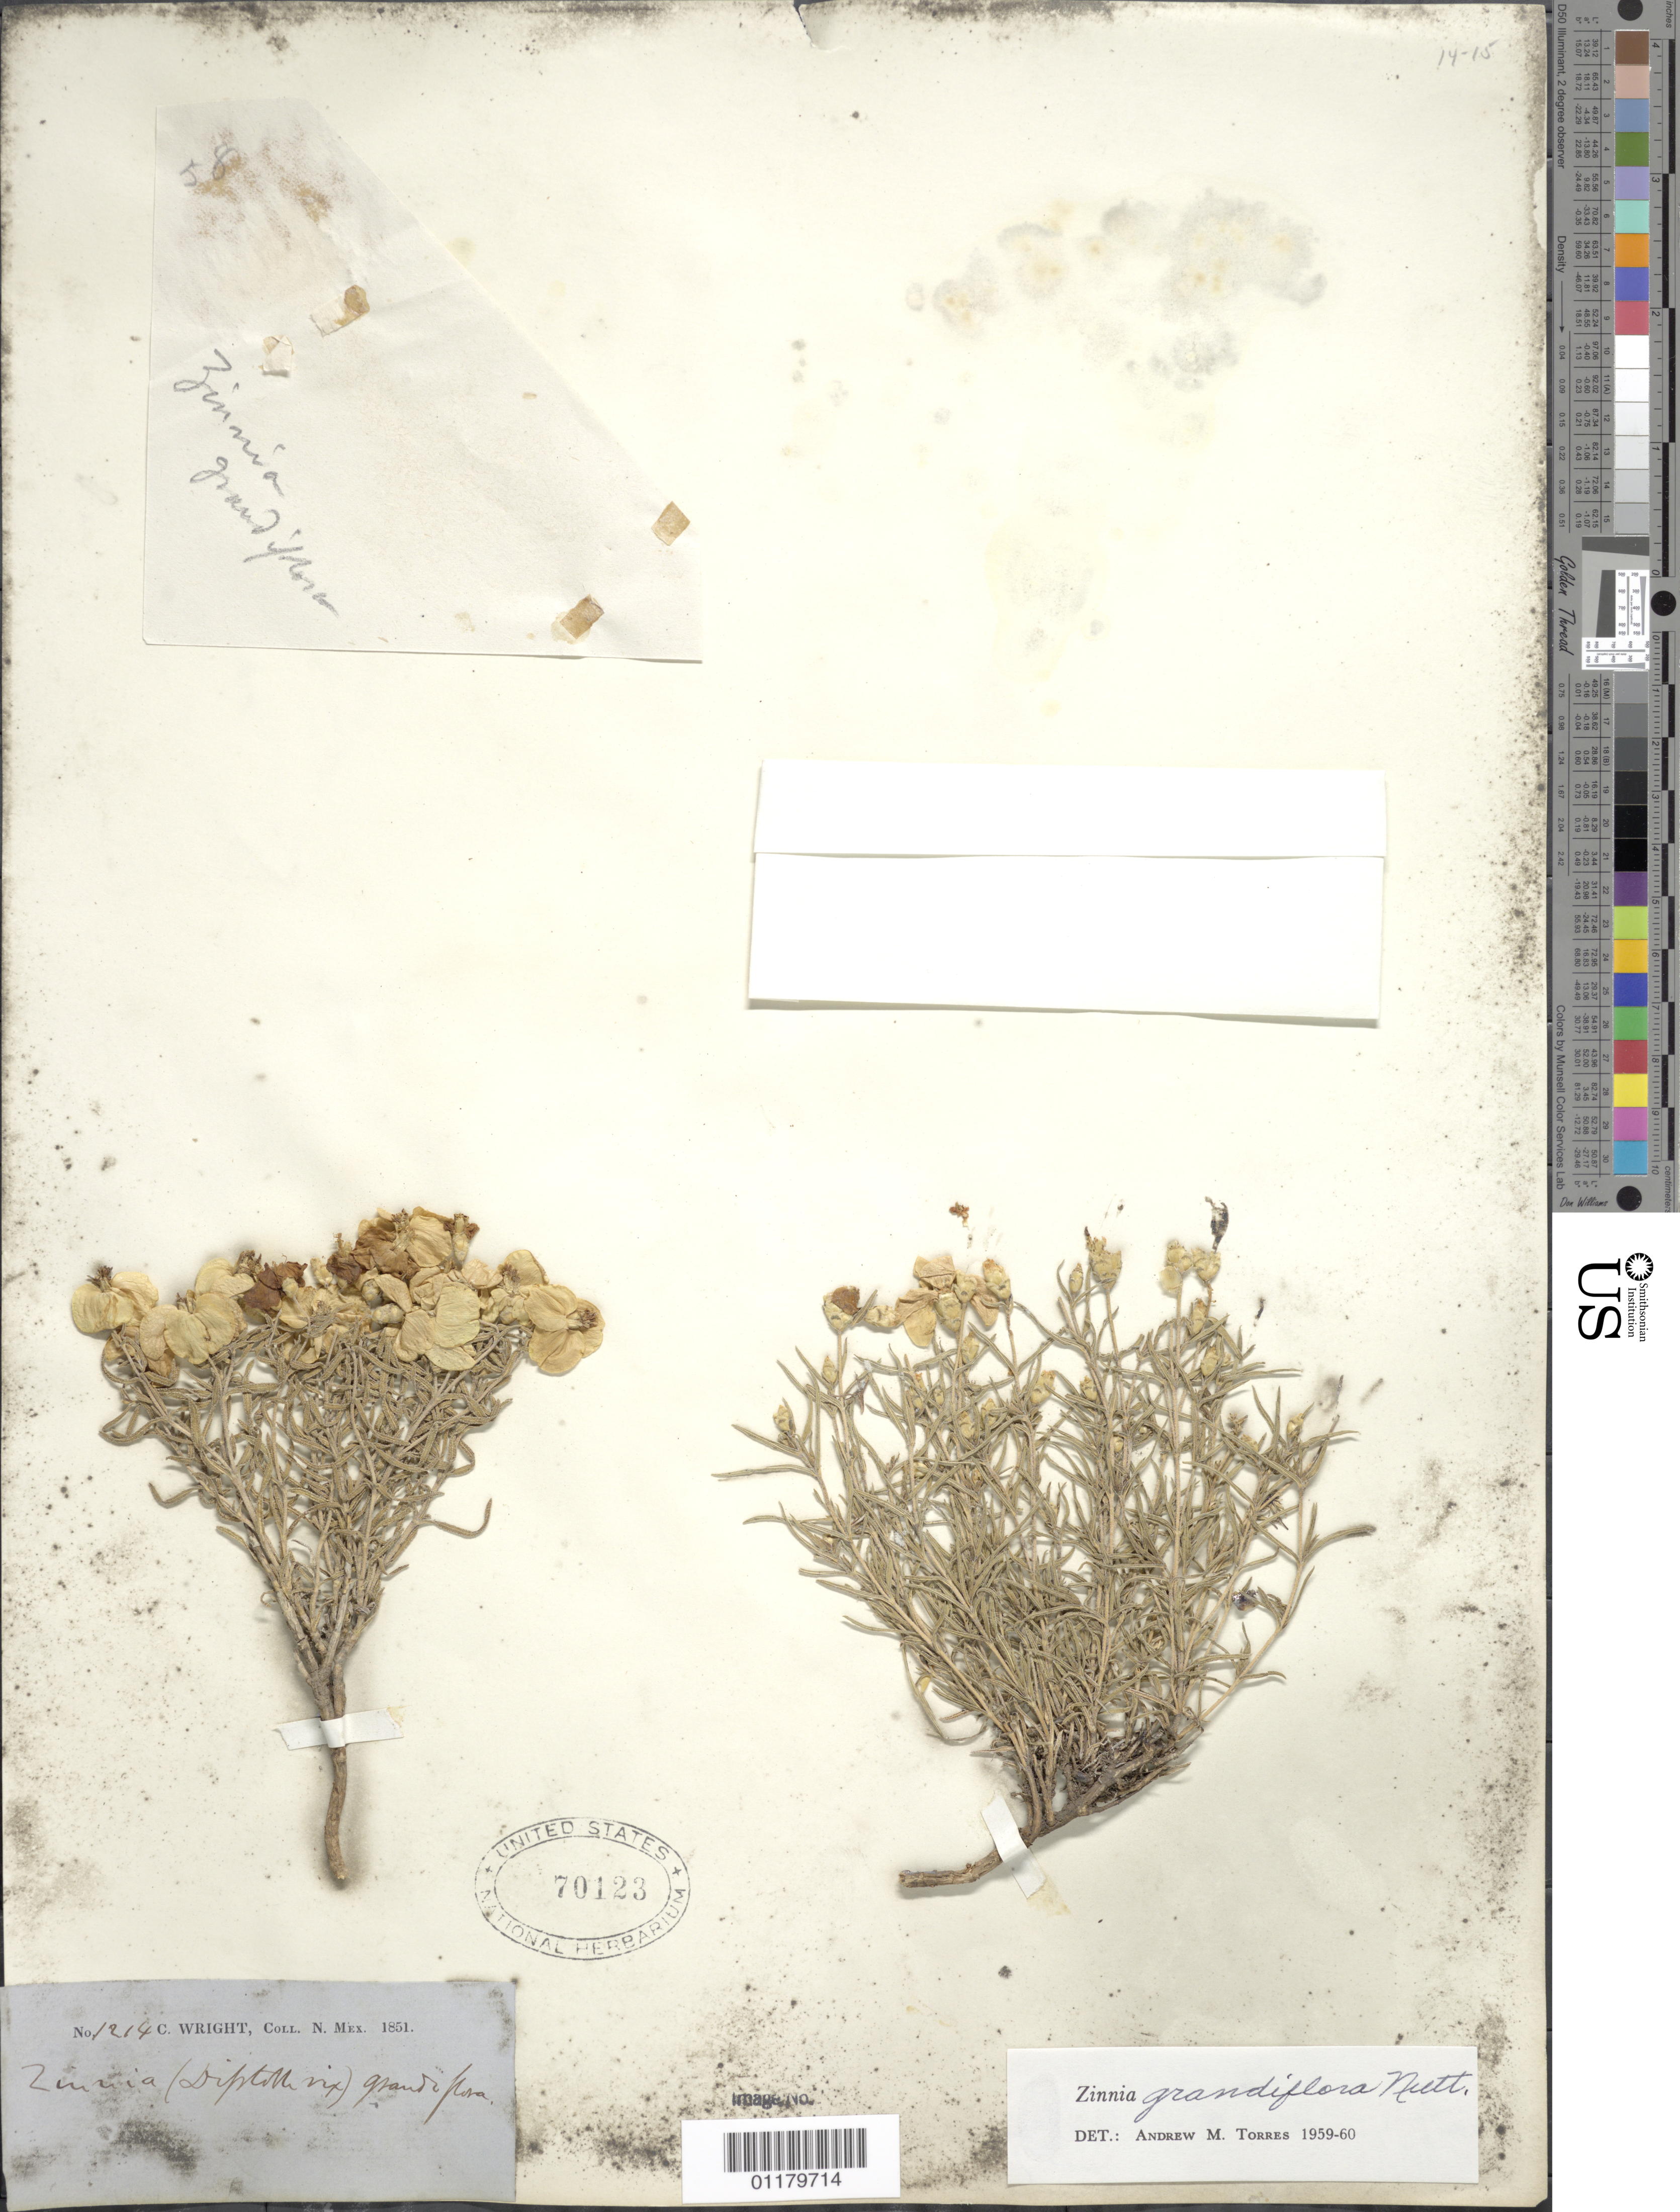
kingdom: Plantae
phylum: Tracheophyta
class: Magnoliopsida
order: Asterales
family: Asteraceae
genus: Zinnia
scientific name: Zinnia grandiflora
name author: Nutt.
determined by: Torres, A. M.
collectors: C. Wright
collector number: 1214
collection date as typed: ---1851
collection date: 1851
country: United States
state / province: New Mexico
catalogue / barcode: US 70123